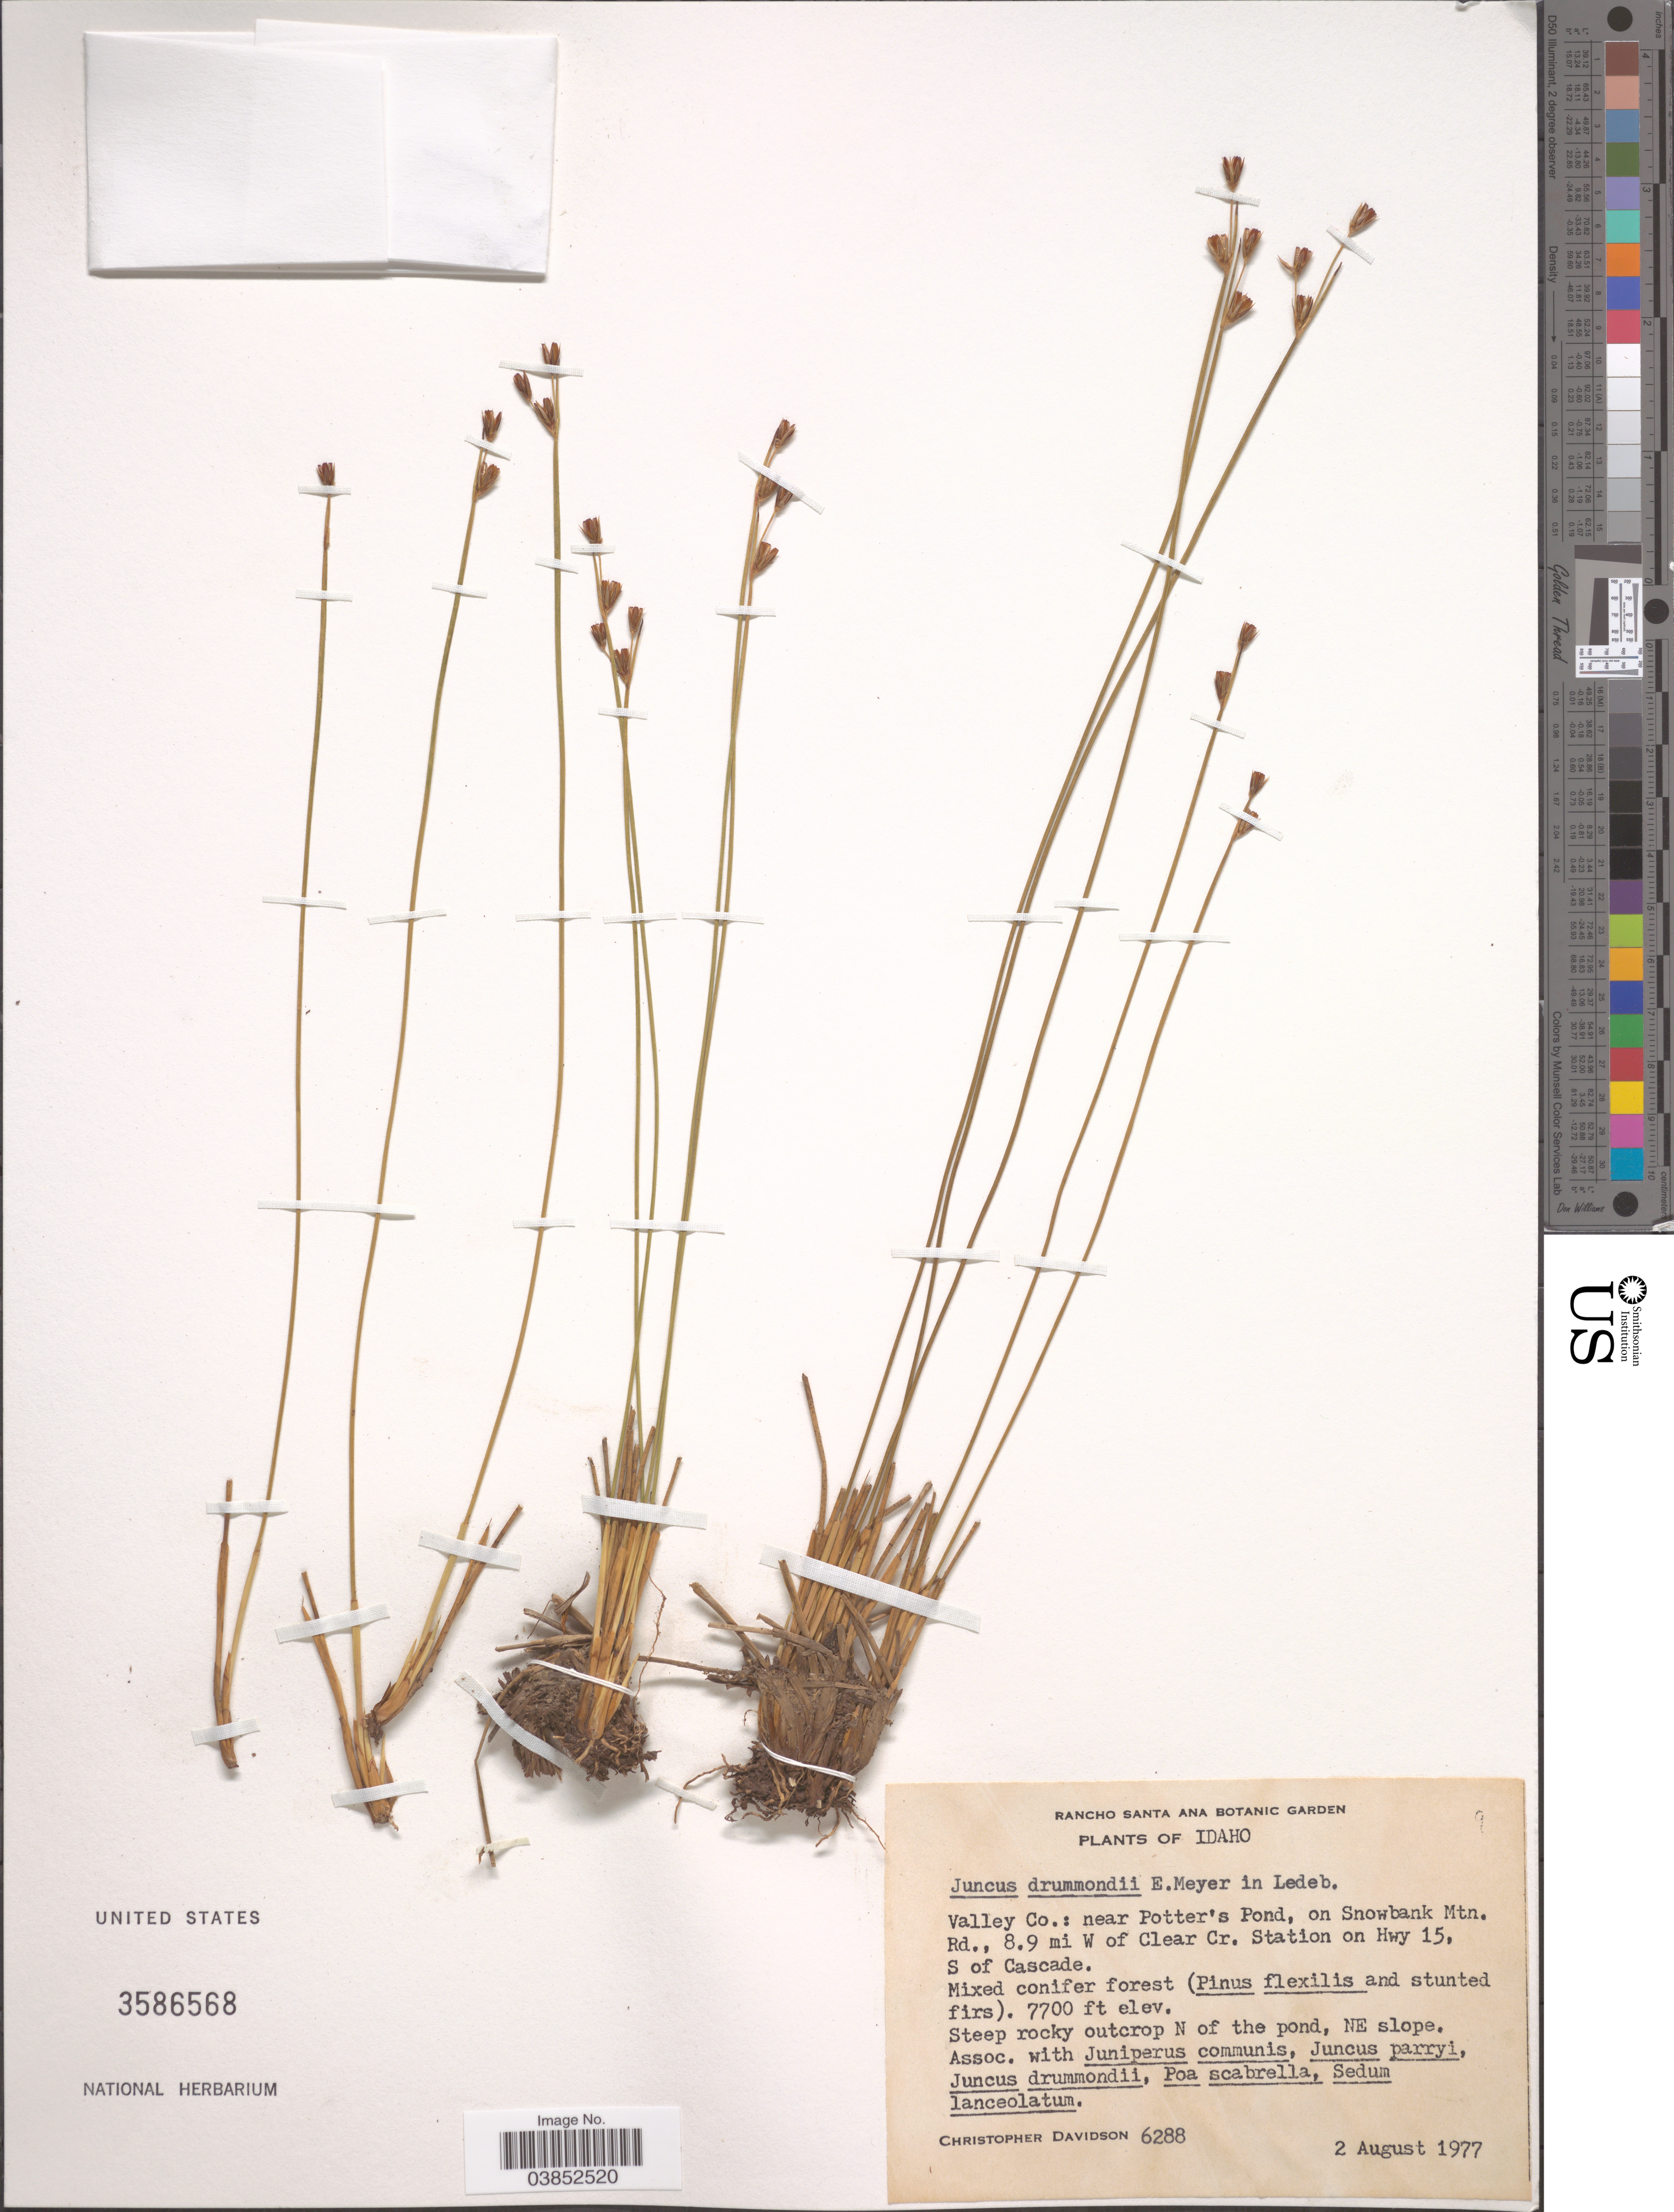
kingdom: Plantae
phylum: Tracheophyta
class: Liliopsida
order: Poales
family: Juncaceae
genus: Juncus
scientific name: Juncus drummondii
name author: E. Mey.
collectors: C. Davidson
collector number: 6288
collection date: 1977-08-02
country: United States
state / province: Idaho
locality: Valley Co.: near Potter's Pond, on Snowbank Mtn. Rd., 8.9 mi W of Clear Cr. Station on Hwy 15, S of Cascade.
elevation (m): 2347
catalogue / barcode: US 3586568